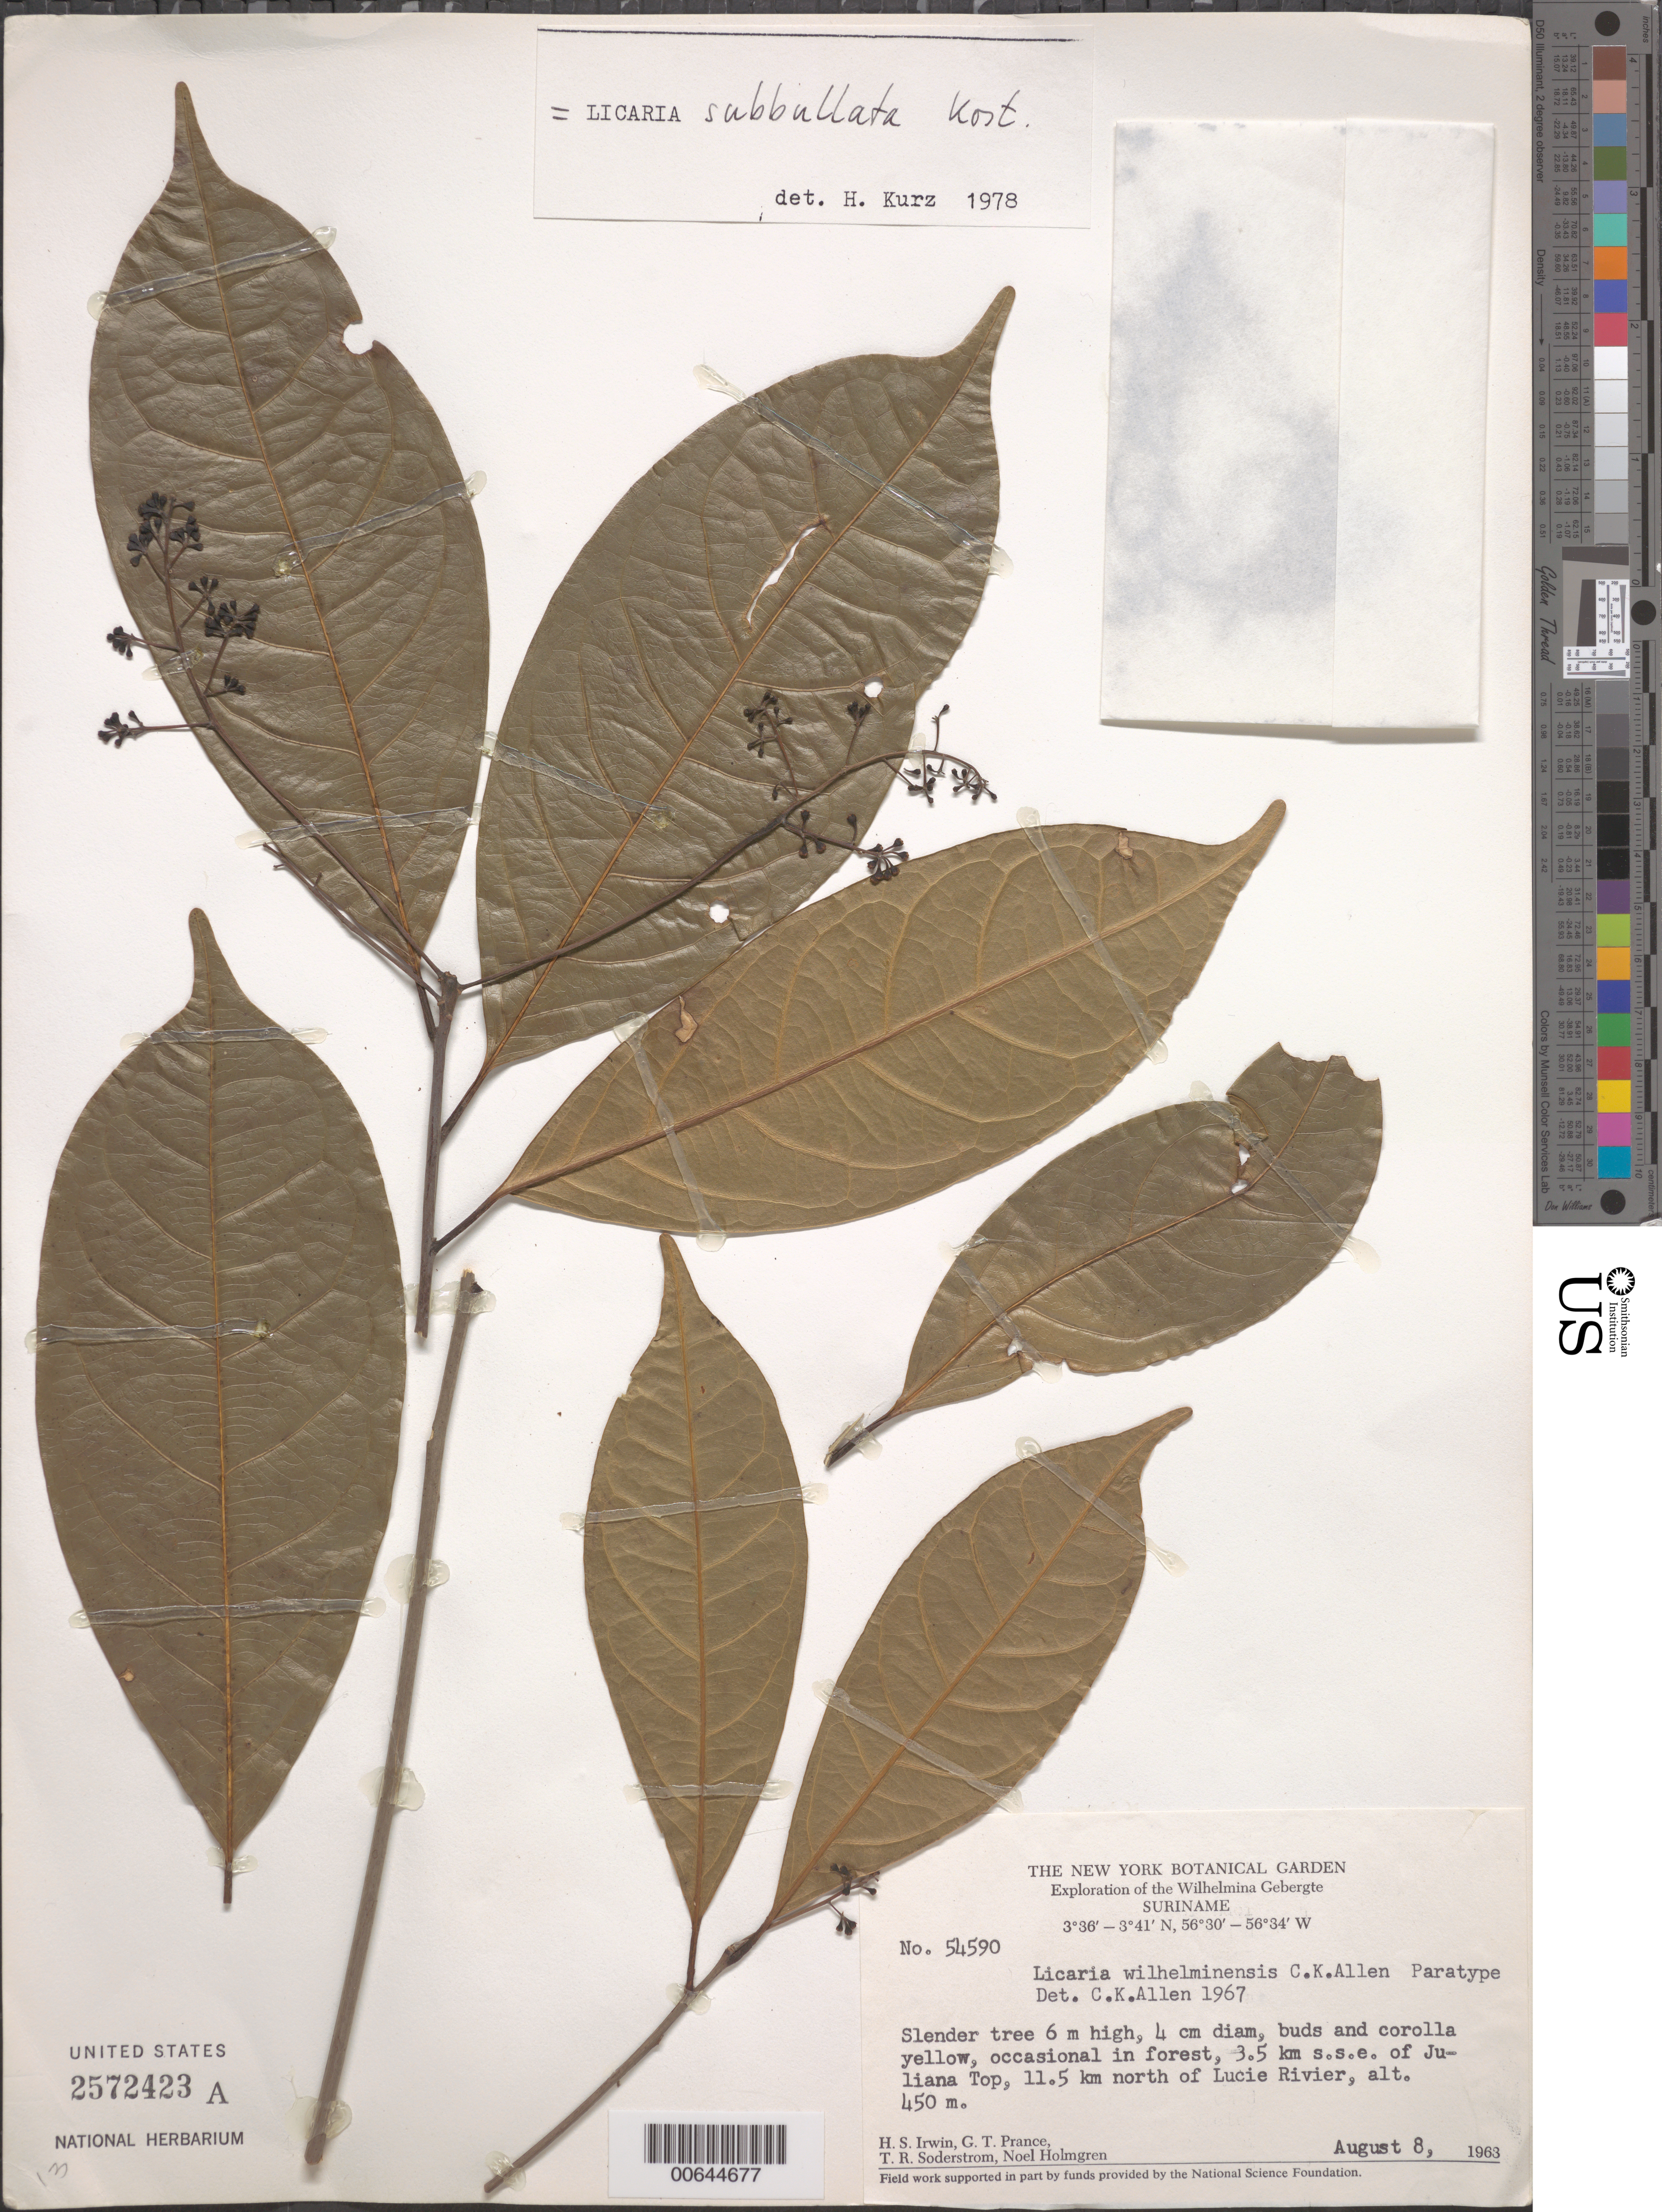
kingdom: Plantae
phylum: Tracheophyta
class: Magnoliopsida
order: Laurales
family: Lauraceae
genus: Licaria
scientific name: Licaria subbullata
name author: Kosterm.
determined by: Kurz, H.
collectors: H. Irwin, G. T. Prance, T. R. Soderstrom & N. H. Holmgren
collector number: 54590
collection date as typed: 8-Aug-63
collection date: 1963-08-08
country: Suriname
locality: Wilhelminagebergte (Wilhelmina Mts.), 3.5 km SSE of Juliana Top, 11.5 km N of Lucie R.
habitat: Forest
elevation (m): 450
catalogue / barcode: US 2572423A